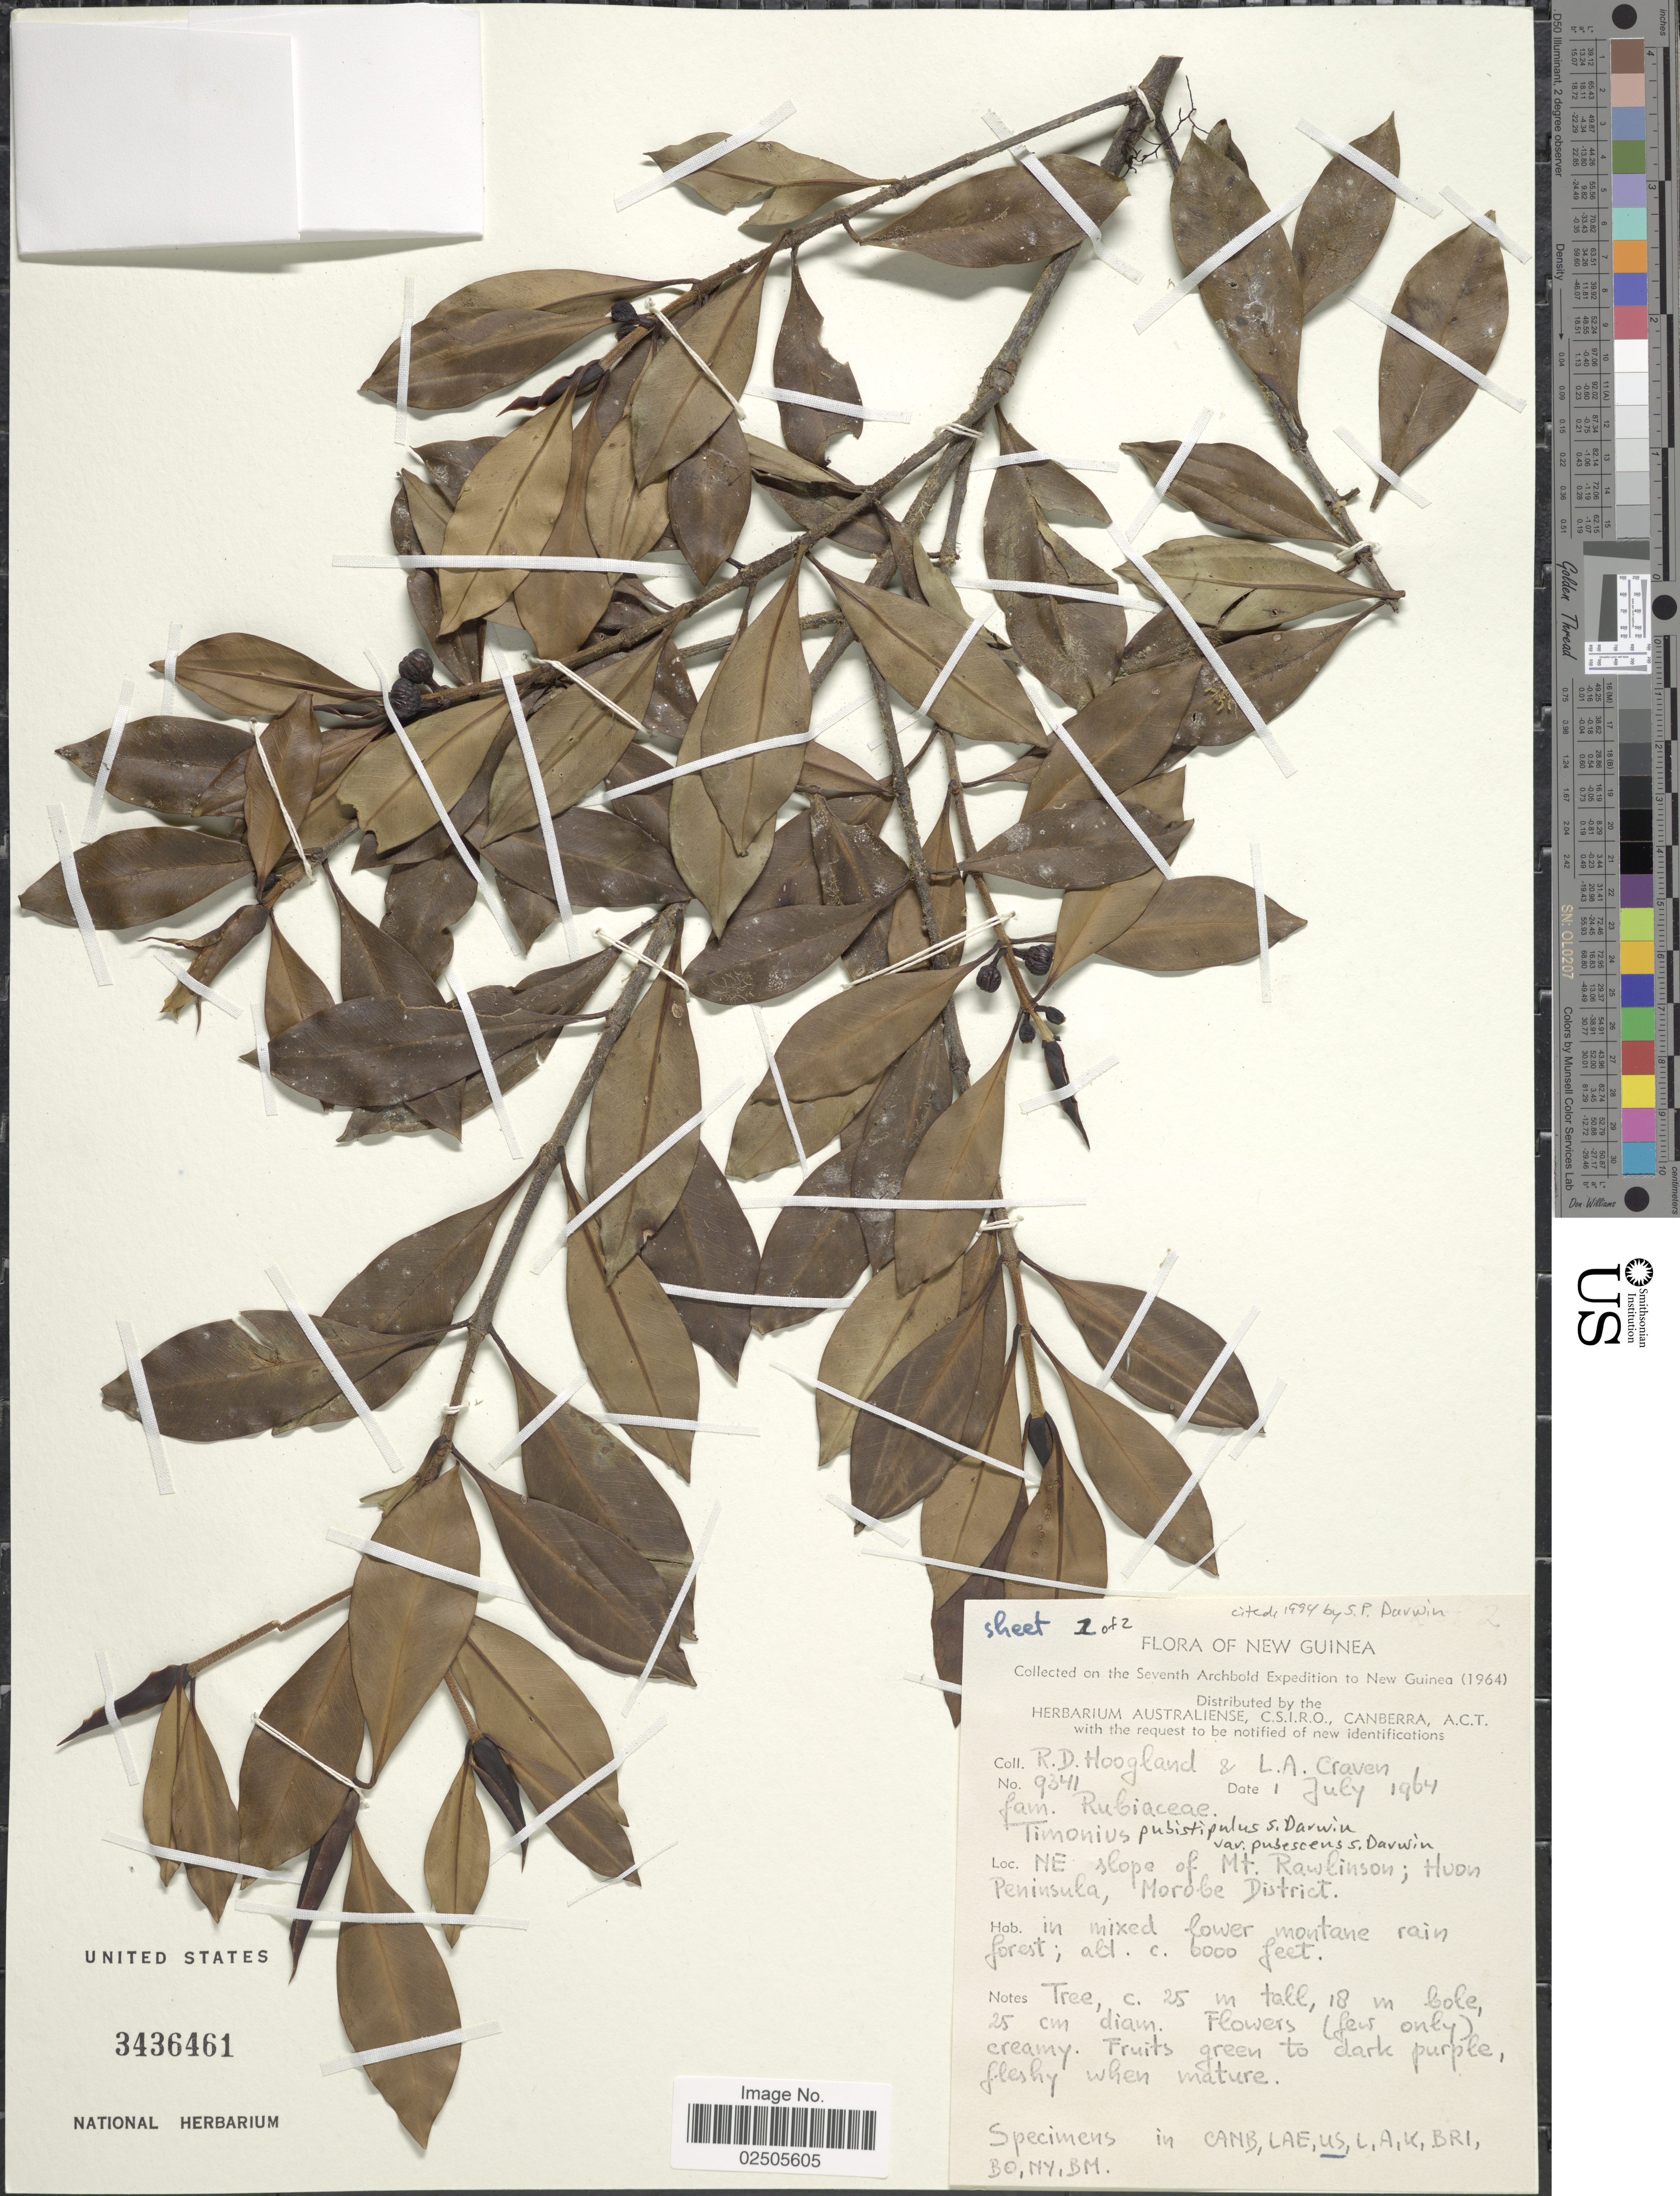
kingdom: Plantae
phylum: Tracheophyta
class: Magnoliopsida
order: Gentianales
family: Rubiaceae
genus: Timonius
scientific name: Timonius pubistipulus var. pubescens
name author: S.P. Darwin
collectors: R. D. Hoogland & L. A. Craven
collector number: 9341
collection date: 1964-07-01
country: Papua New Guinea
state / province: Morobe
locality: New Guinea, NE slope of Mt. Rawlinson; Huon Peninsula, Morobe District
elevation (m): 1829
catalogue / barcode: US 3436461